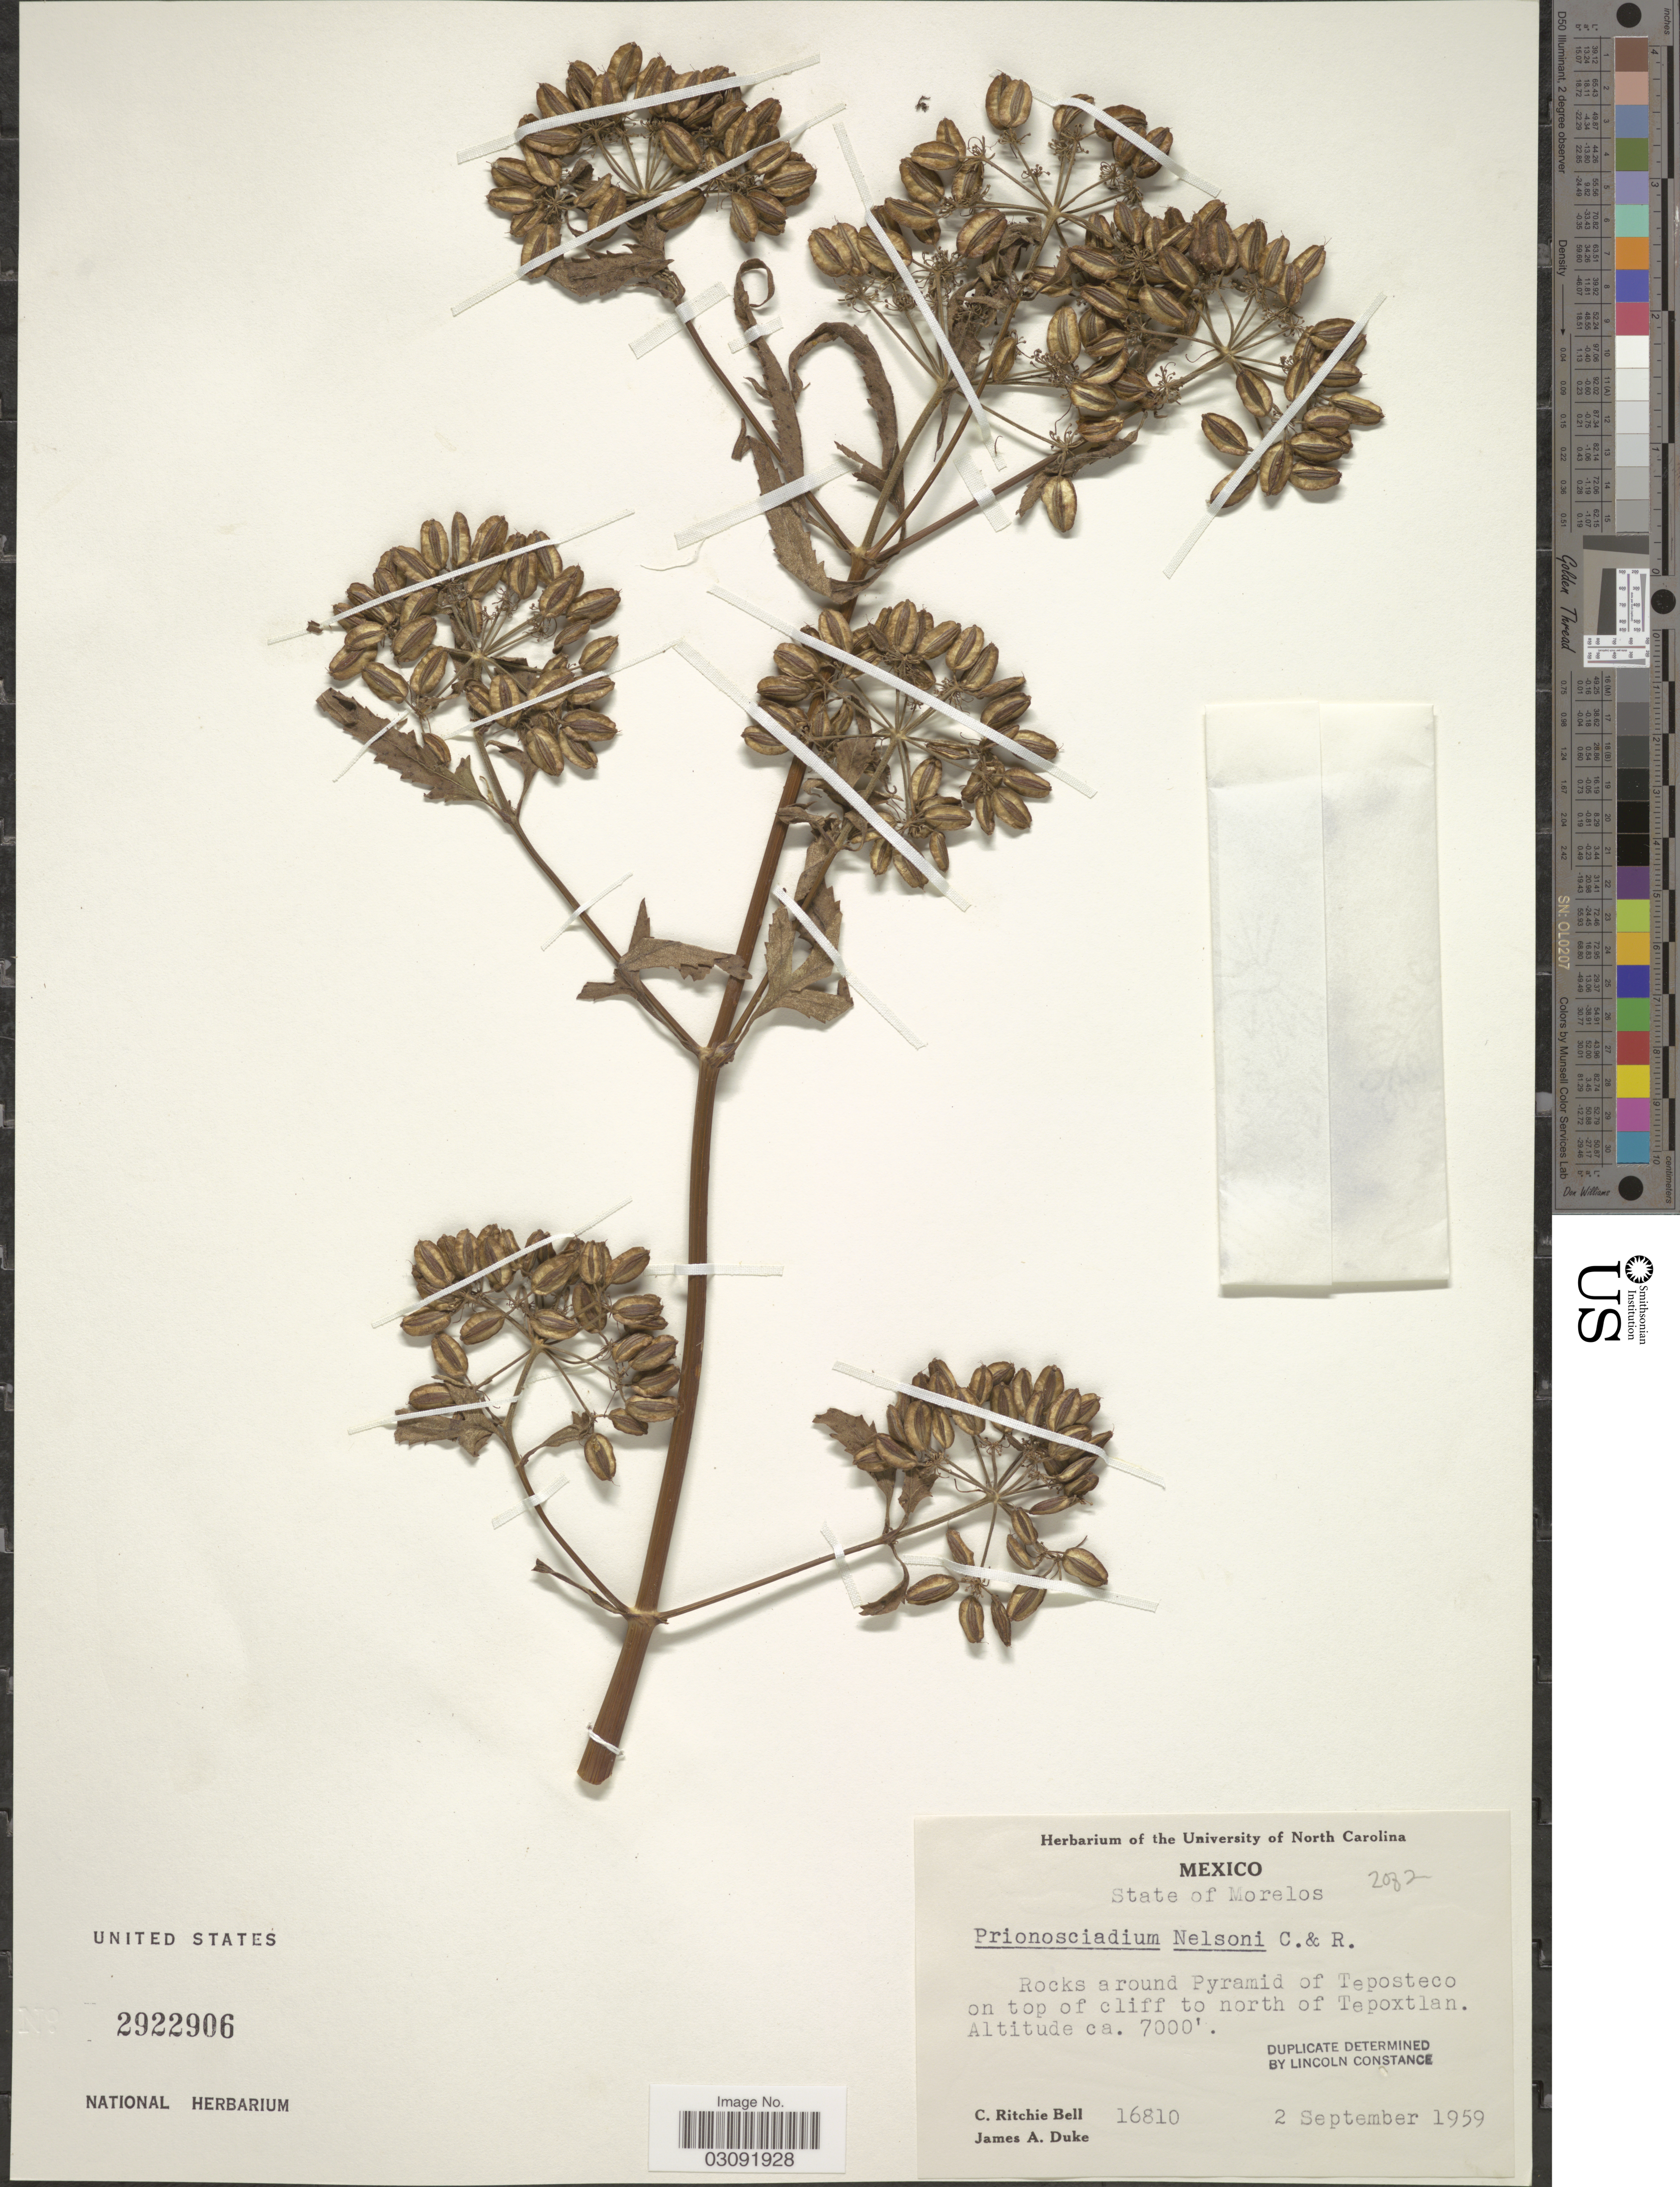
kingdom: Plantae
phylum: Tracheophyta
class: Magnoliopsida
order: Apiales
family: Apiaceae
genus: Prionosciadium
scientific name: Prionosciadium nelsonii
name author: J.M. Coult. & Rose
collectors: C. R. Bell & J. A. Duke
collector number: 16810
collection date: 1959-09-02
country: Mexico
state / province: Morelos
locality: Rocks around Pyramid of Teposteco on top of cliff to north of Tepoxtlan.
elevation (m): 2134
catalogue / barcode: US 2922906